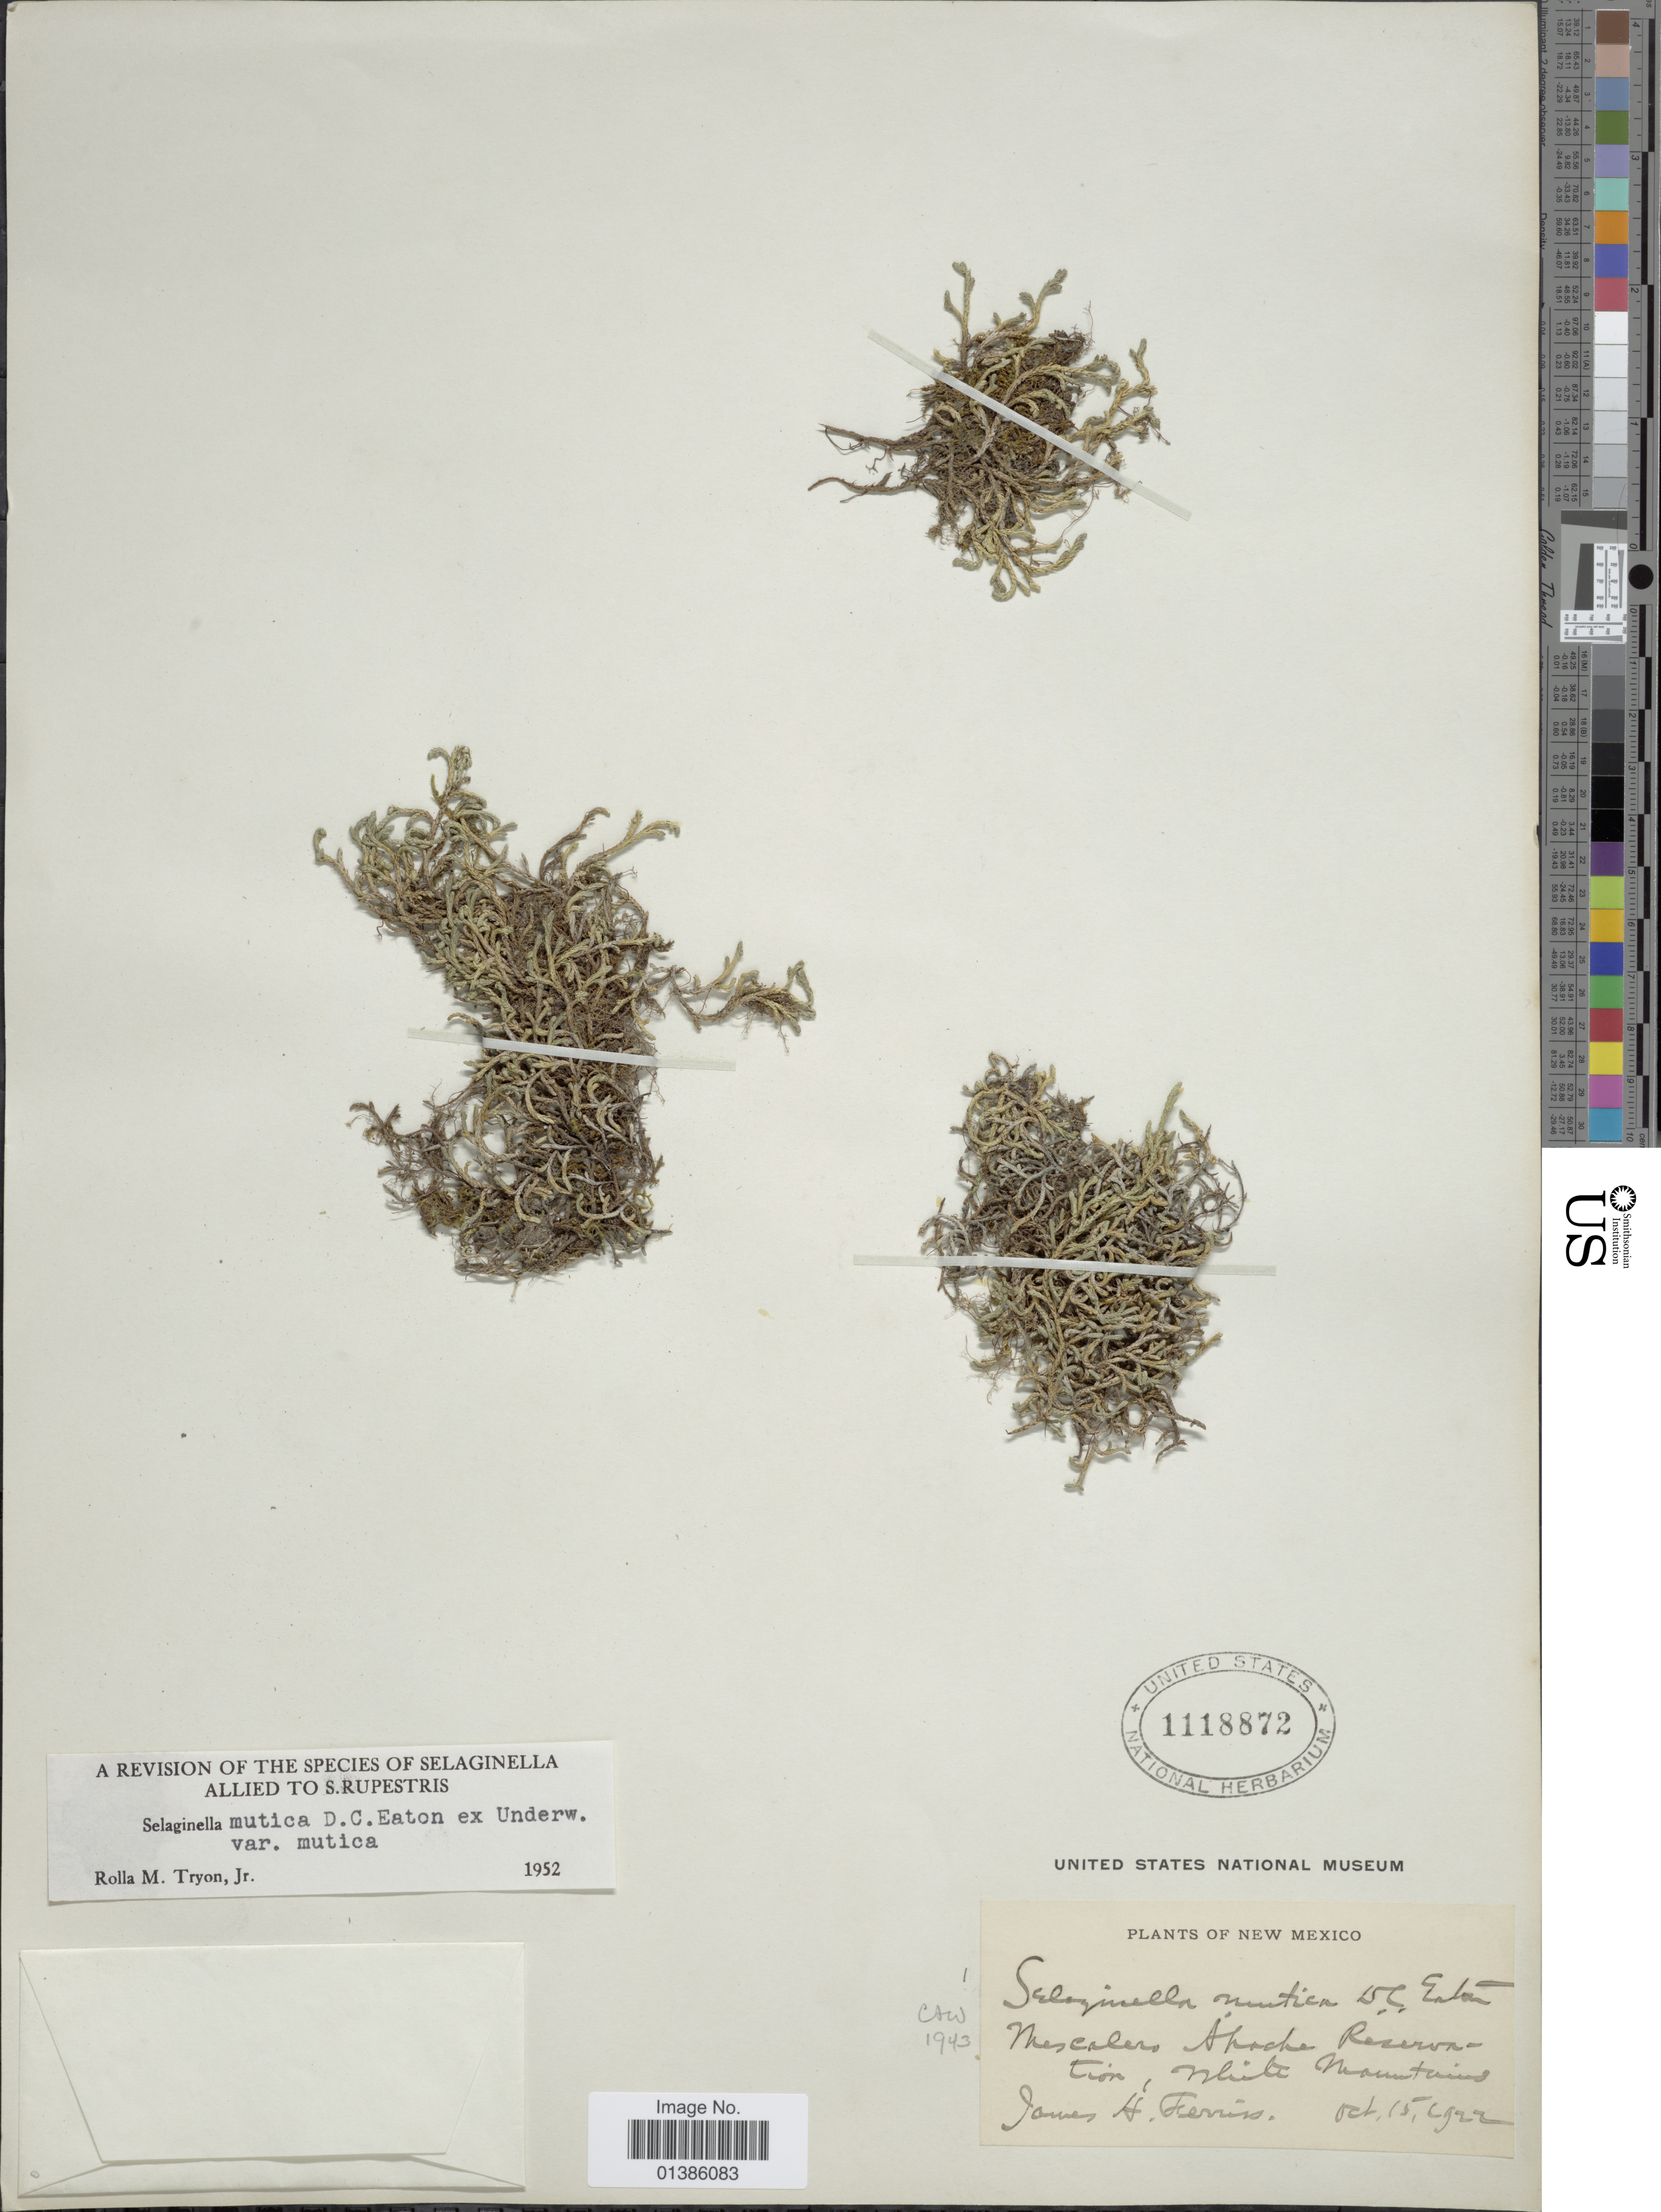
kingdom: Plantae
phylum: Tracheophyta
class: Lycopodiopsida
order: Selaginellales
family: Selaginellaceae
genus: Selaginella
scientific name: Selaginella mutica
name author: D.C. Eaton in Underw.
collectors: J. Ferriss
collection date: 1922-10-15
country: United States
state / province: New Mexico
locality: Mescalers Atrache Reservation, White Mountains.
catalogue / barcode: US 1118872